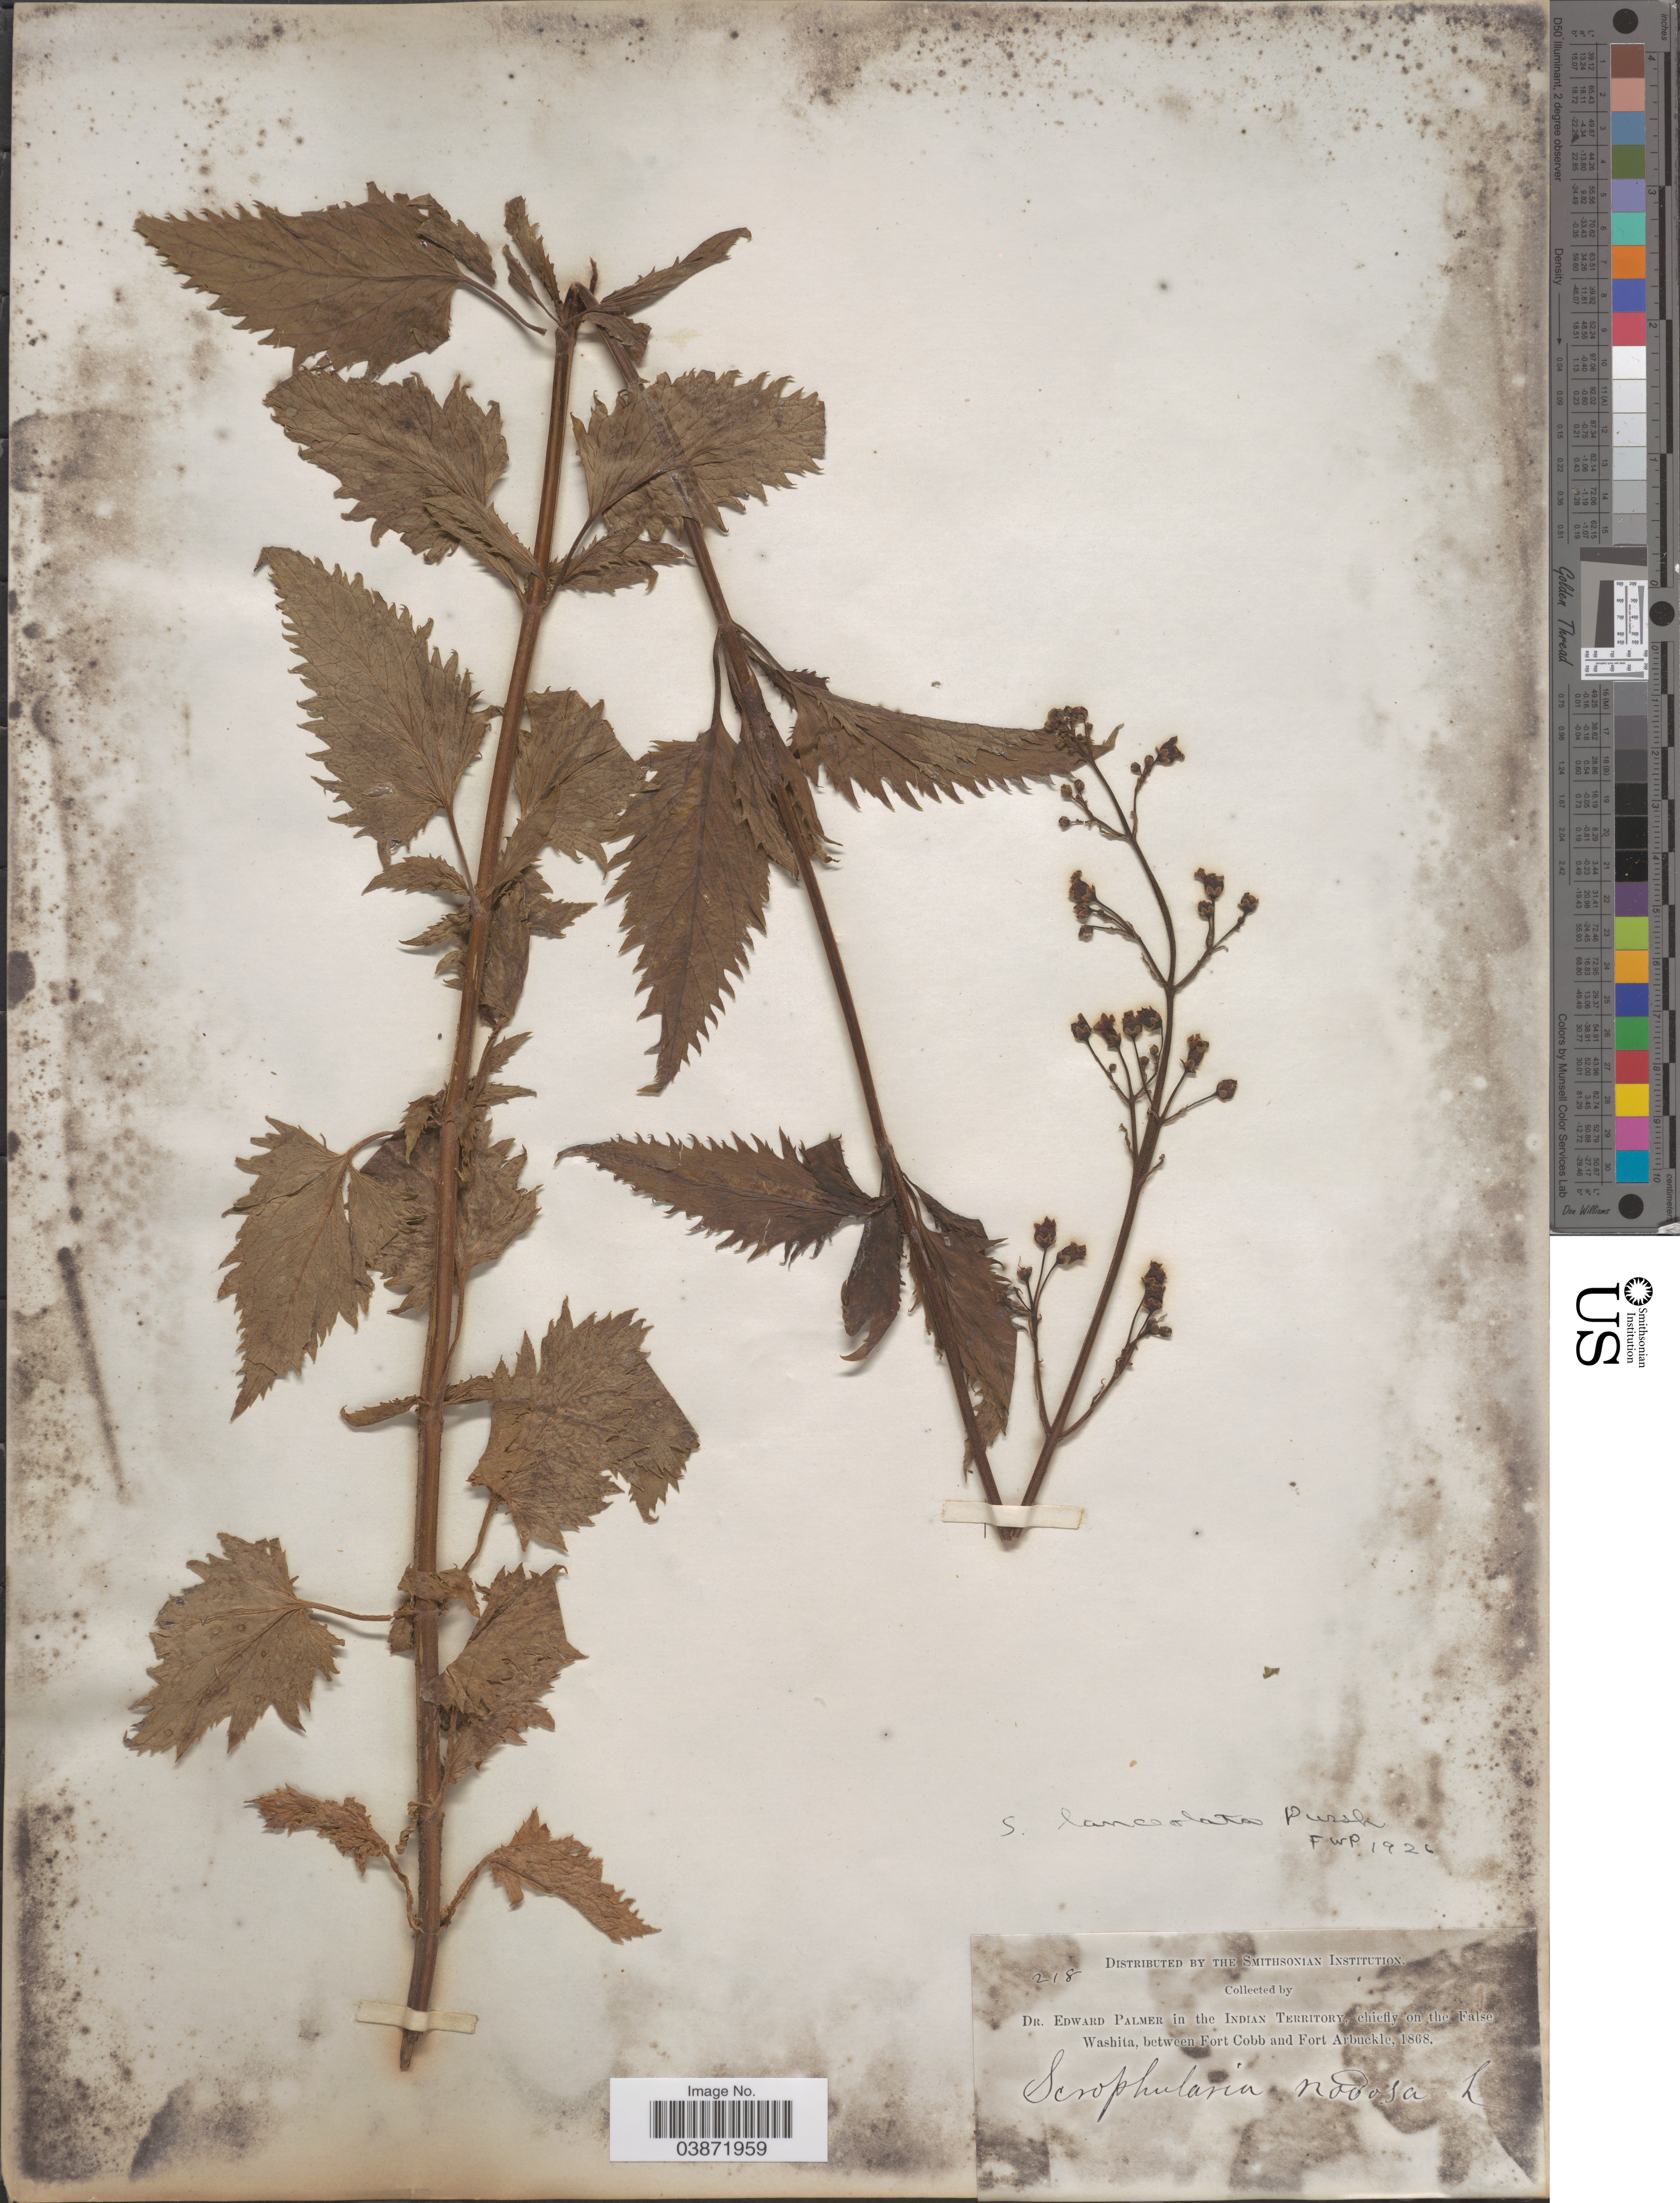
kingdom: Plantae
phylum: Tracheophyta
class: Magnoliopsida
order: Lamiales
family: Scrophulariaceae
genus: Scrophularia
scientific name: Scrophularia lanceolata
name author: Pursh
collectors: E. Palmer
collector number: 218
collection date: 1868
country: United States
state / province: Oklahoma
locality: In the Indian Territory, chiefly on the False Washita, between Fort Cobb and Fort Arbuckle.